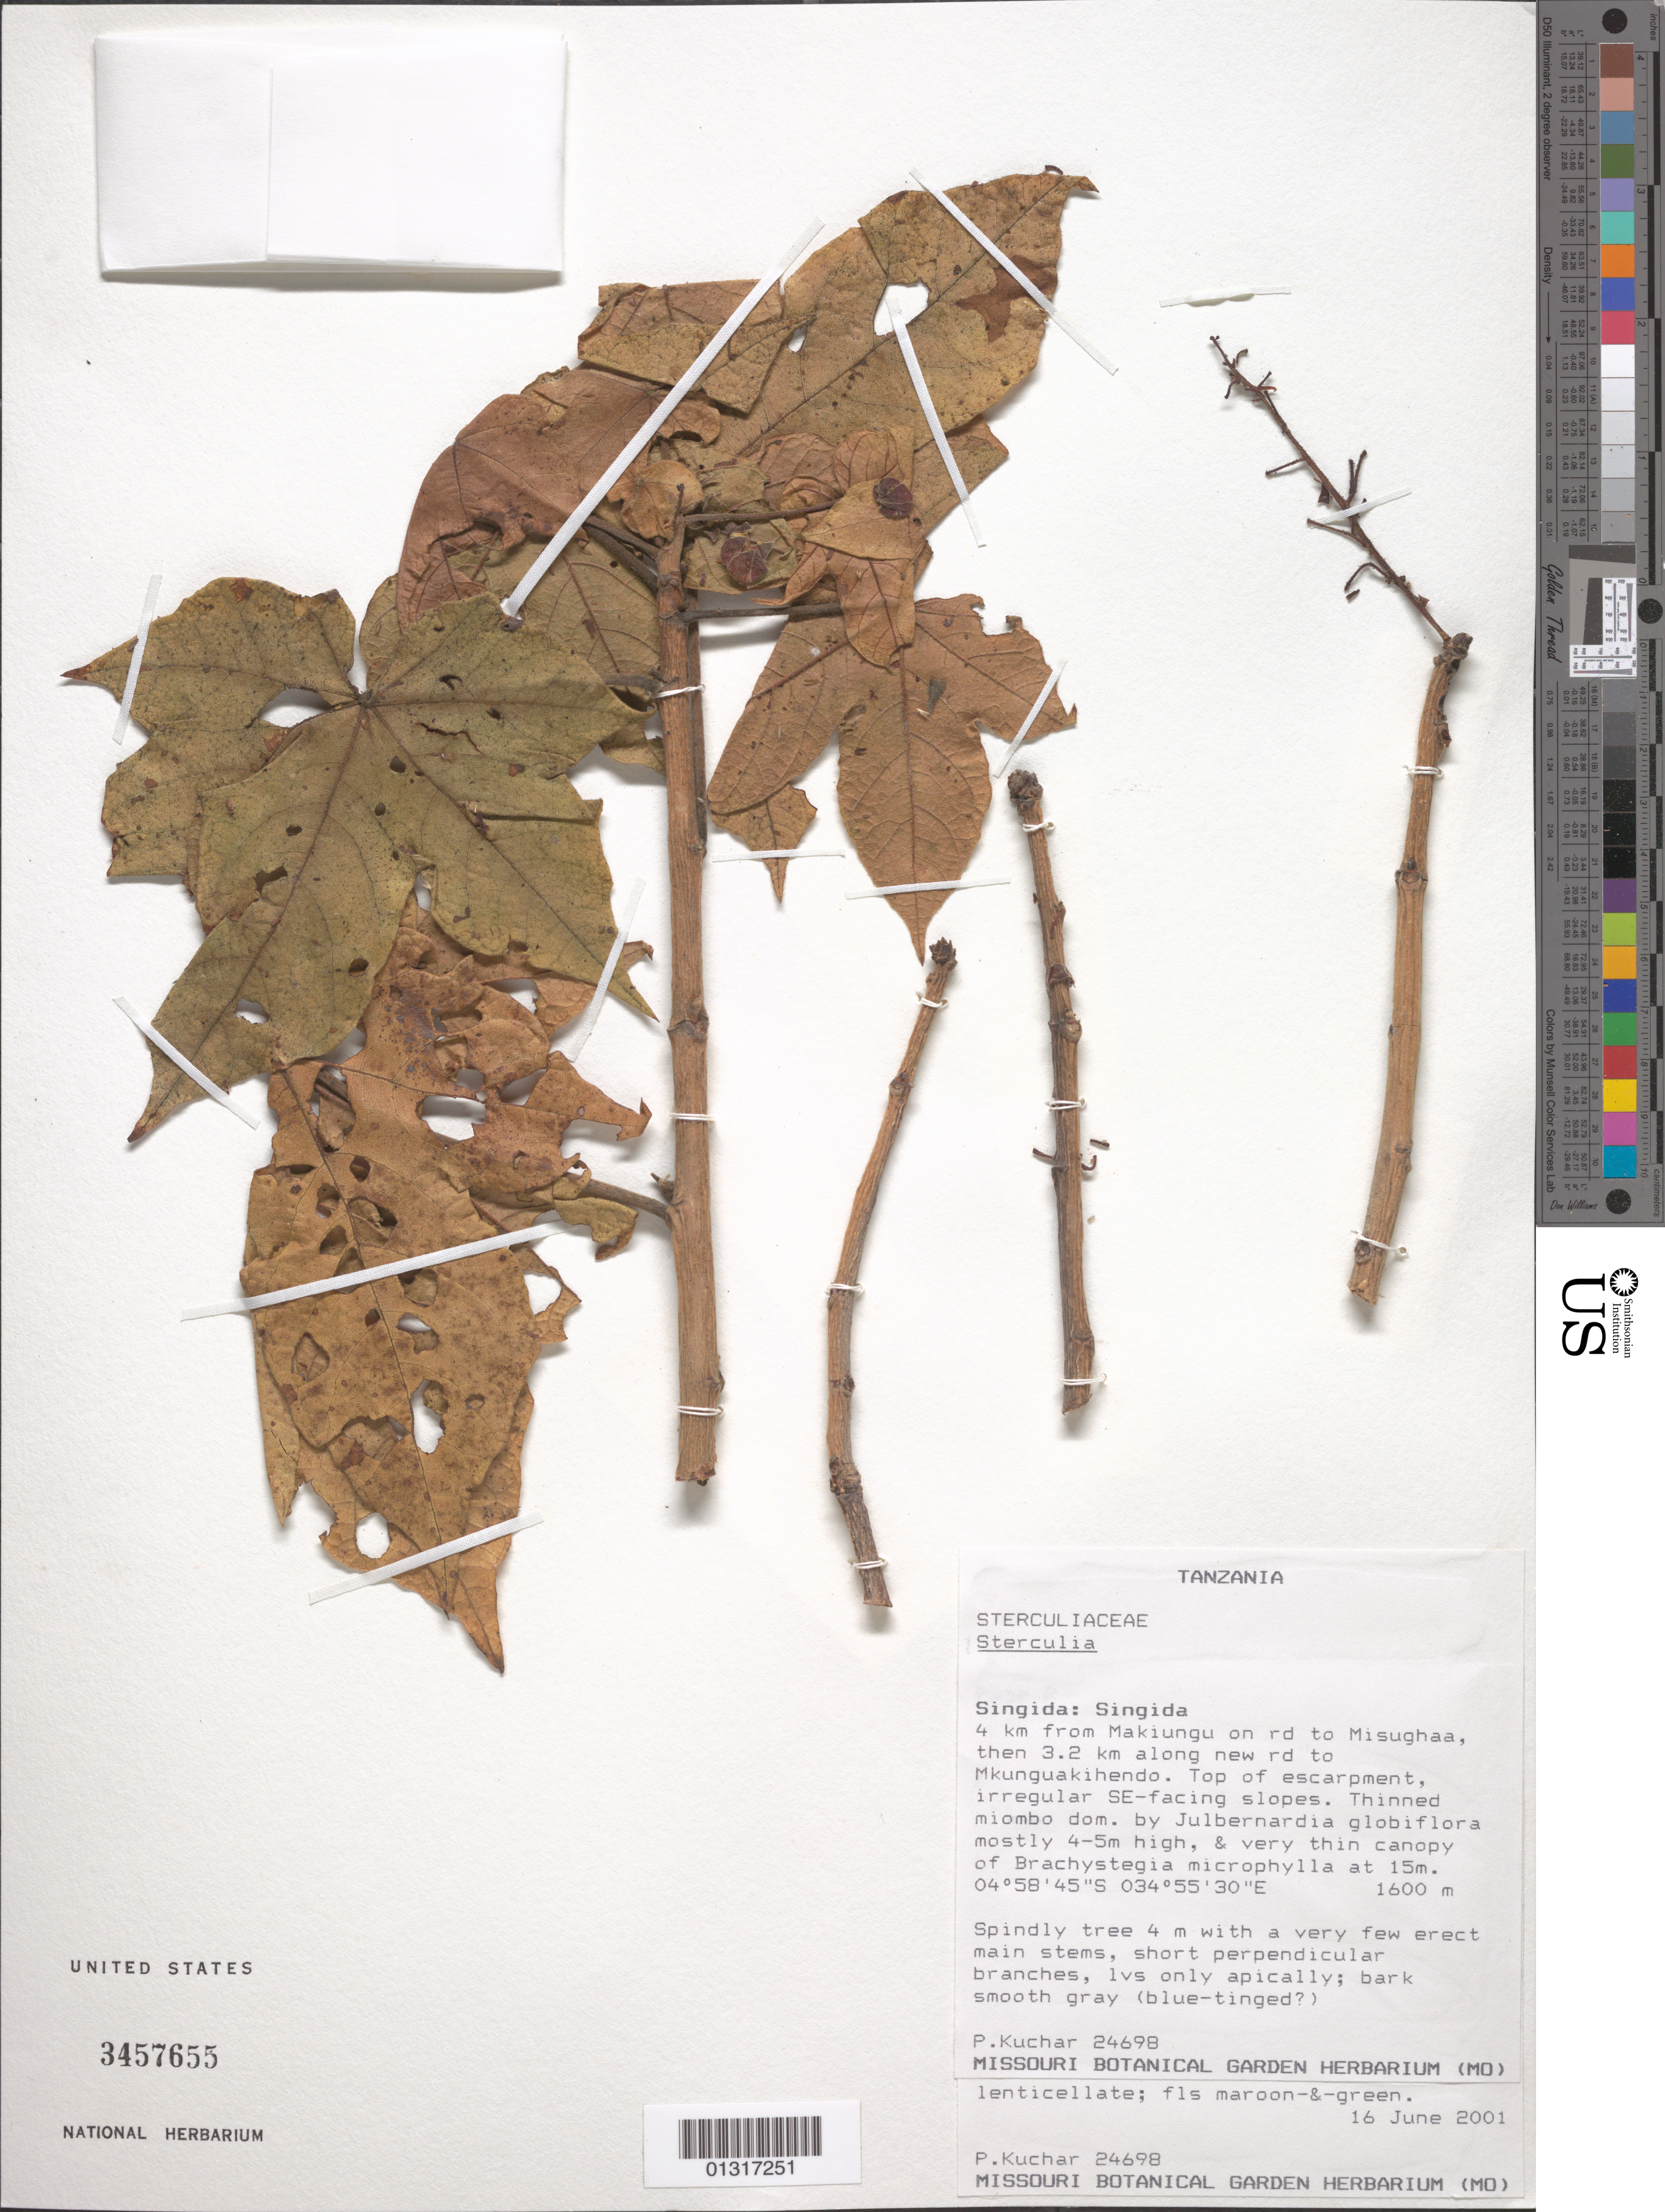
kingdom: Plantae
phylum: Tracheophyta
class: Magnoliopsida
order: Malvales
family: Malvaceae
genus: Sterculia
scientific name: Sterculia sp.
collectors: P. Kuchar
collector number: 24698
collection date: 2001-06-16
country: Tanzania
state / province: Singida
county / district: Singida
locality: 4 km from Makiungu on rd to Misughaa, then 3.2 km along new rd to Mkunguakihendo.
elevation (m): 1600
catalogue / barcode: US 3457655